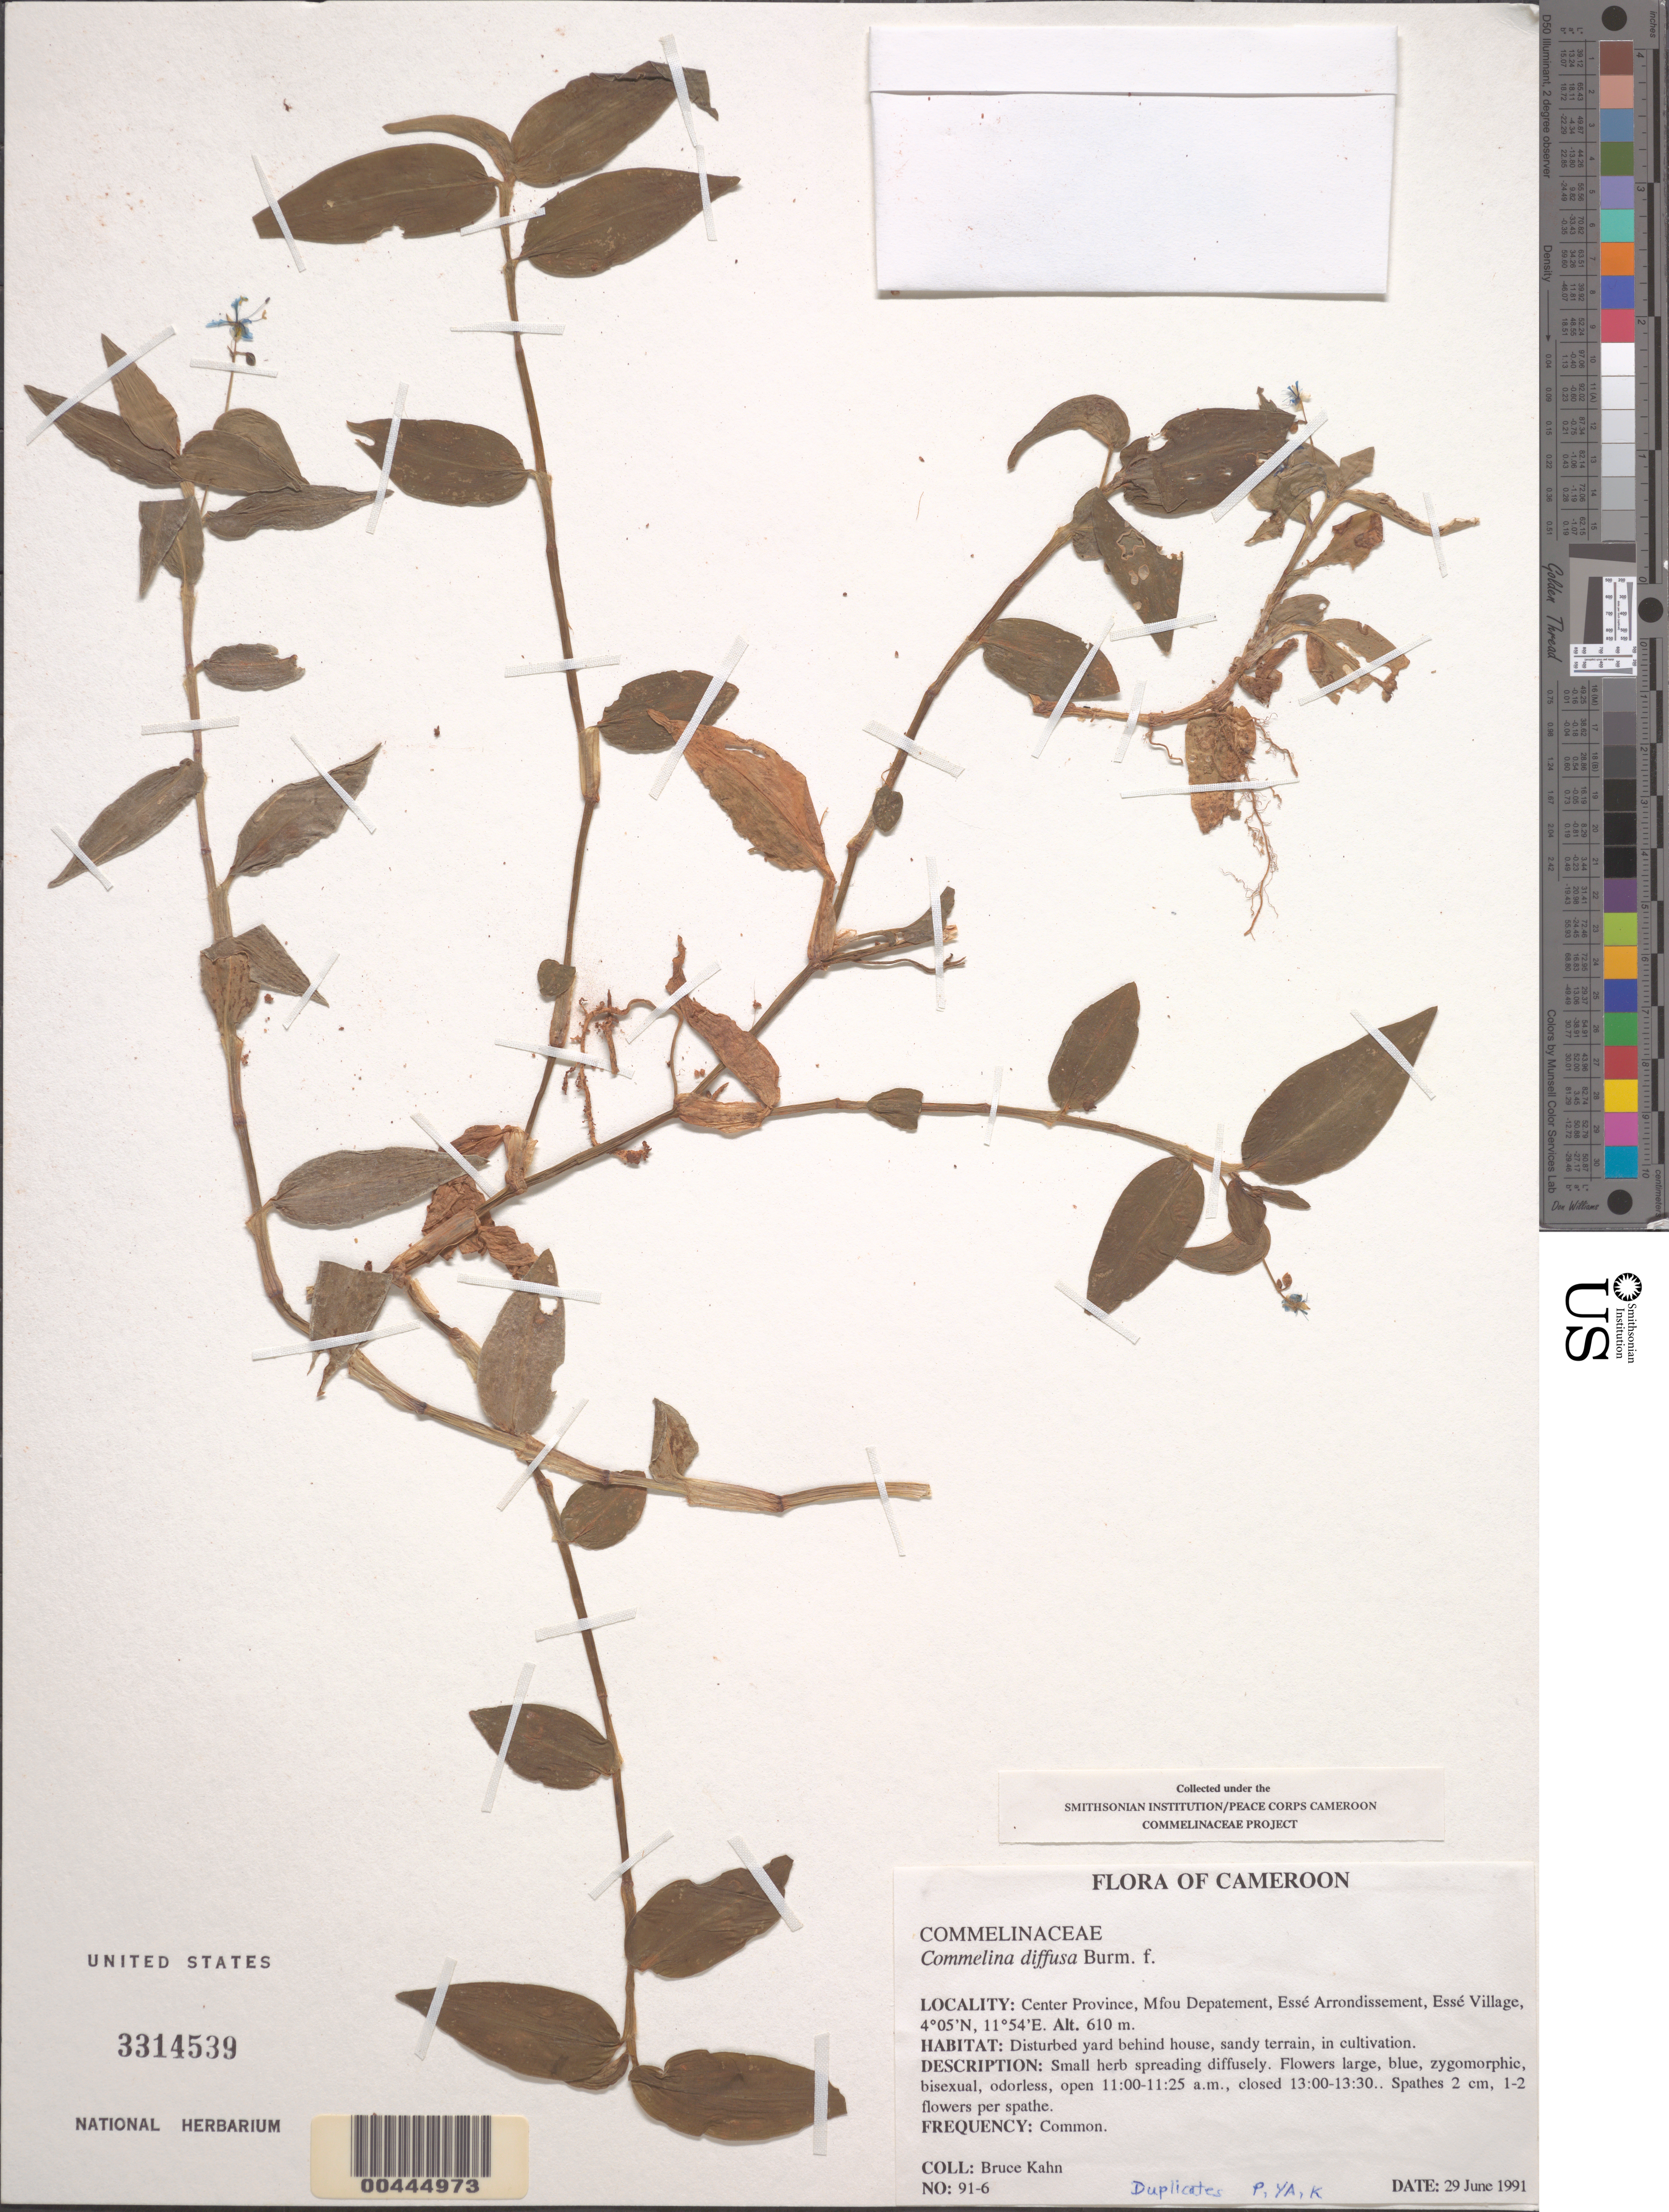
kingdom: Plantae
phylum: Tracheophyta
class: Liliopsida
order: Commelinales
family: Commelinaceae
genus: Commelina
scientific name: Commelina diffusa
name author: Burm. f.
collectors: B. Kahn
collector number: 91-6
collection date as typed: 29 Jun 1991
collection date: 1991-06-29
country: Cameroon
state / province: Centre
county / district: Méfou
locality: Esse arrondissement, esse village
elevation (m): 610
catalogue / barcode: US 3314539